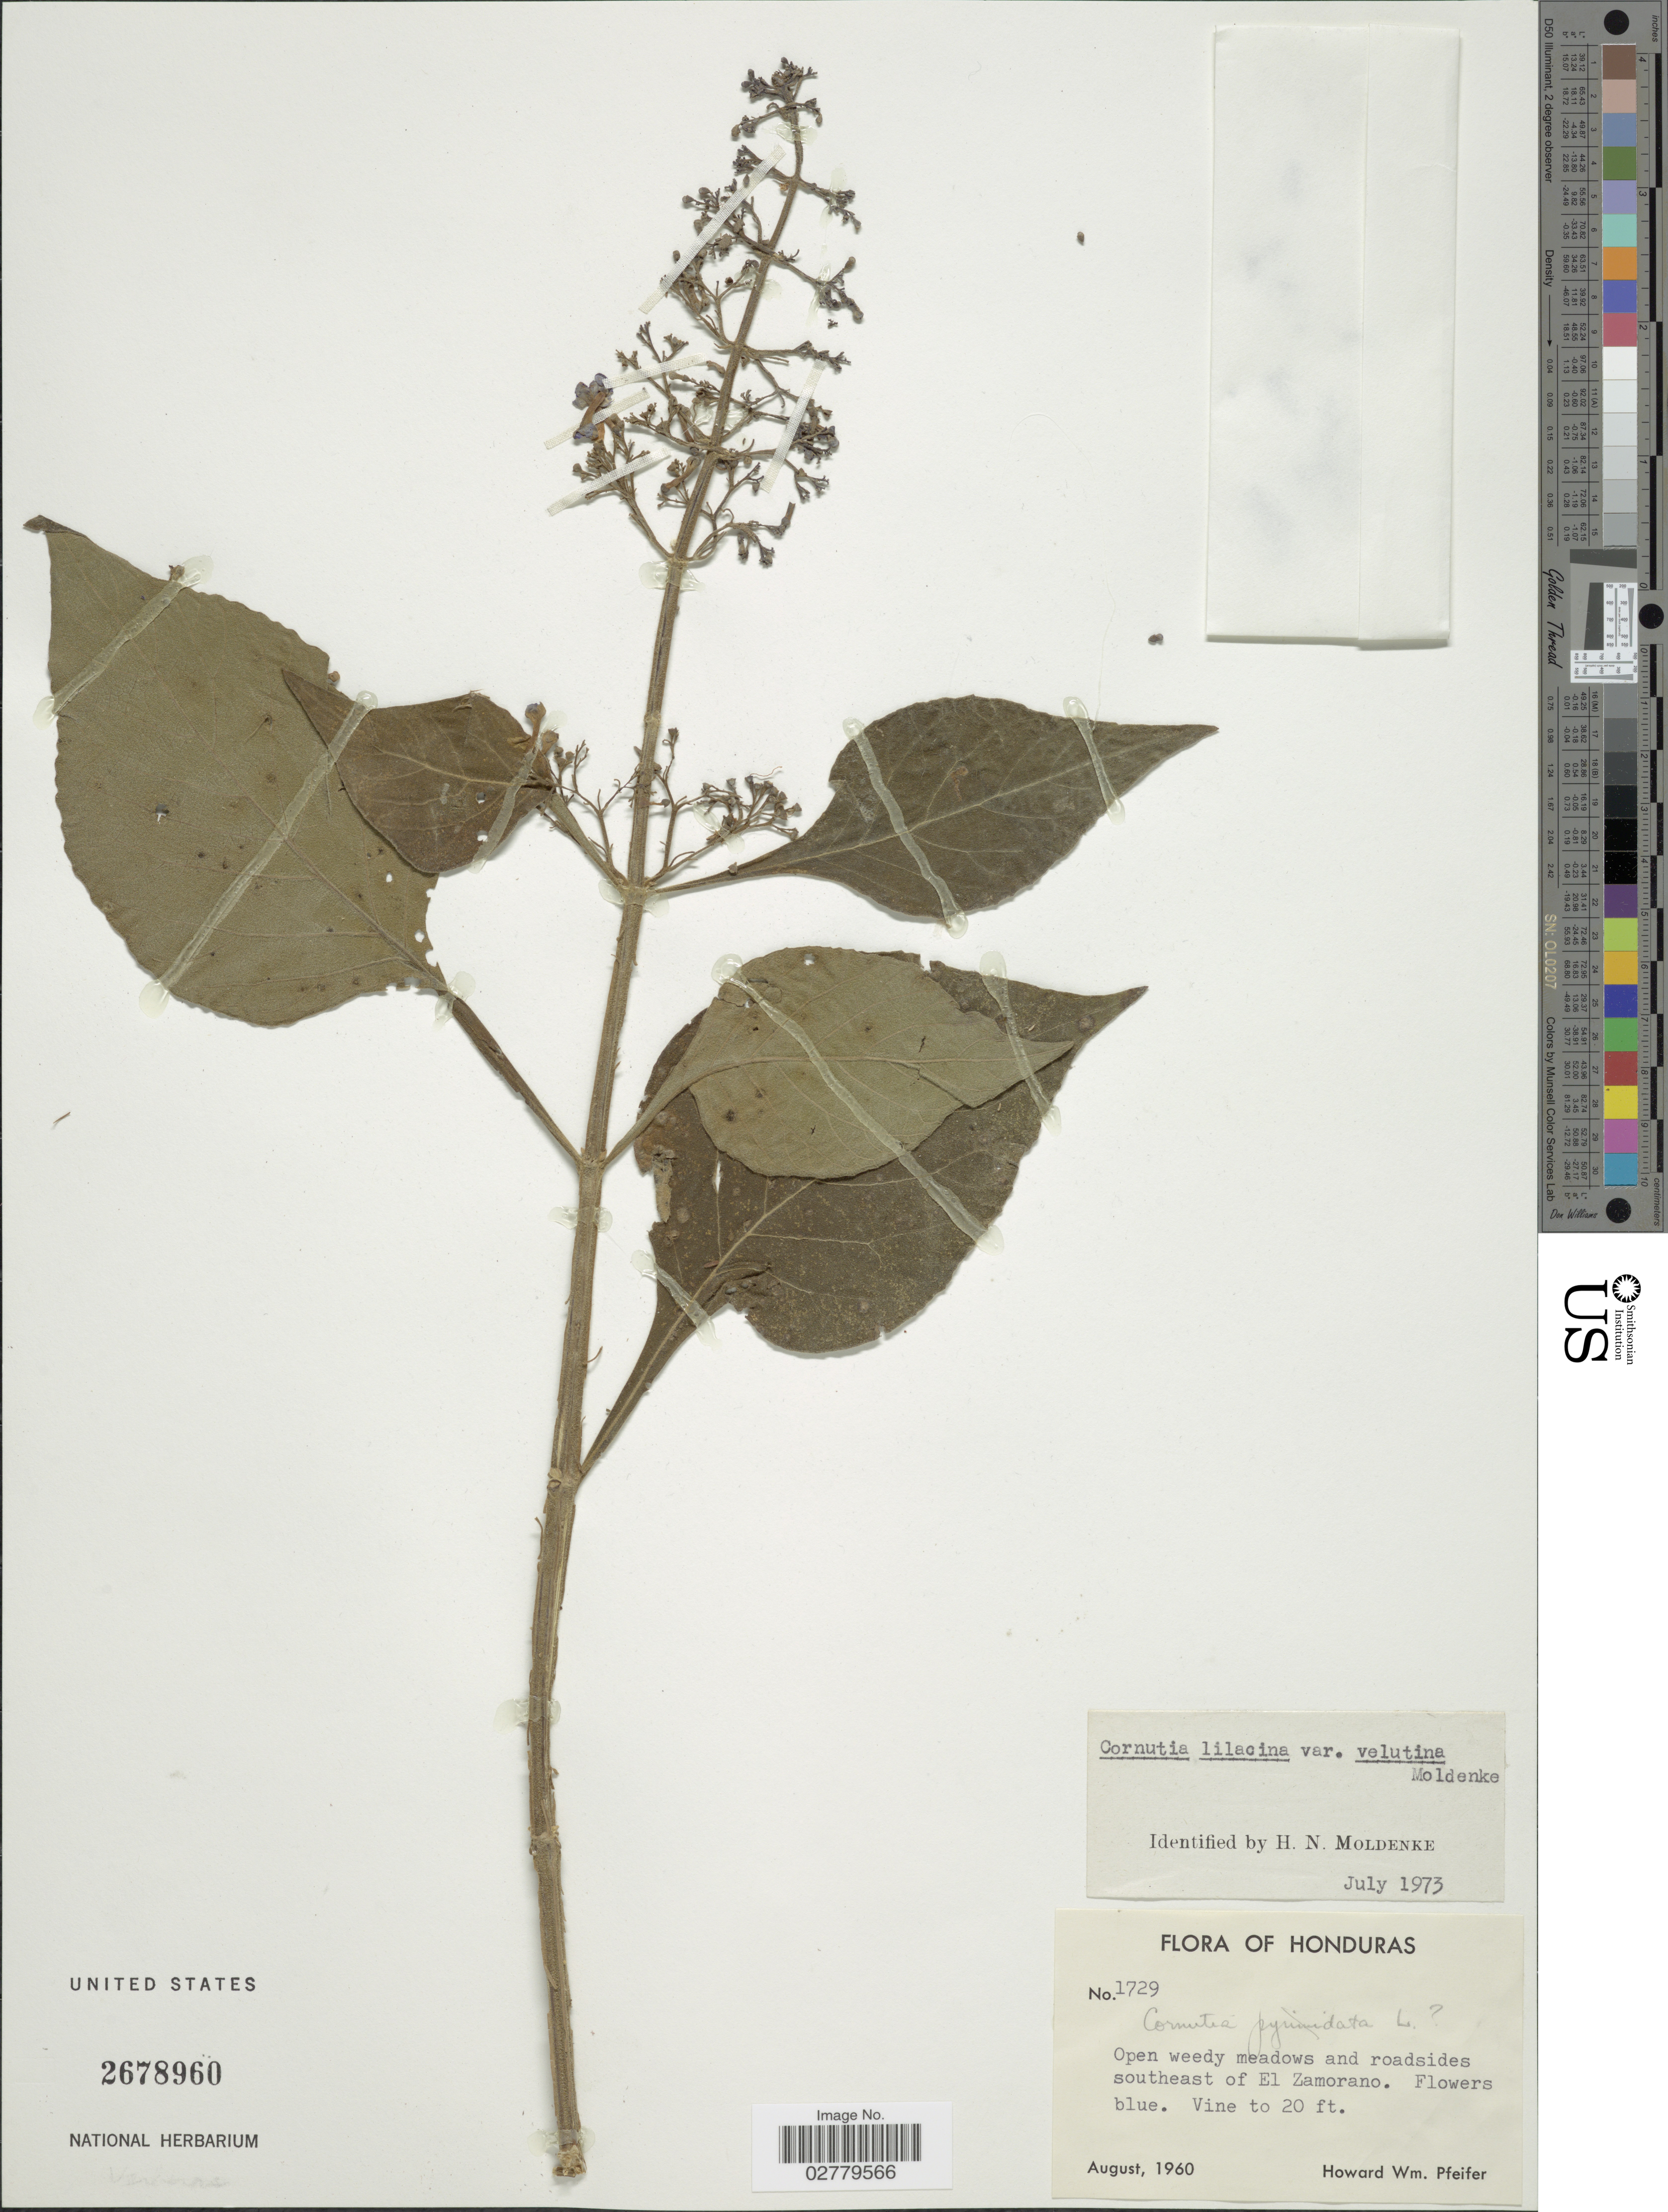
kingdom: Plantae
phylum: Tracheophyta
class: Magnoliopsida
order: Lamiales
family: Lamiaceae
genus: Cornutia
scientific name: Cornutia lilacina var. velutina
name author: Moldenke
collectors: H. W. Pfeifer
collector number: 1729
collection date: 1960-08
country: Honduras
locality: Southeast of El Zamorano.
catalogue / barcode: US 2678960